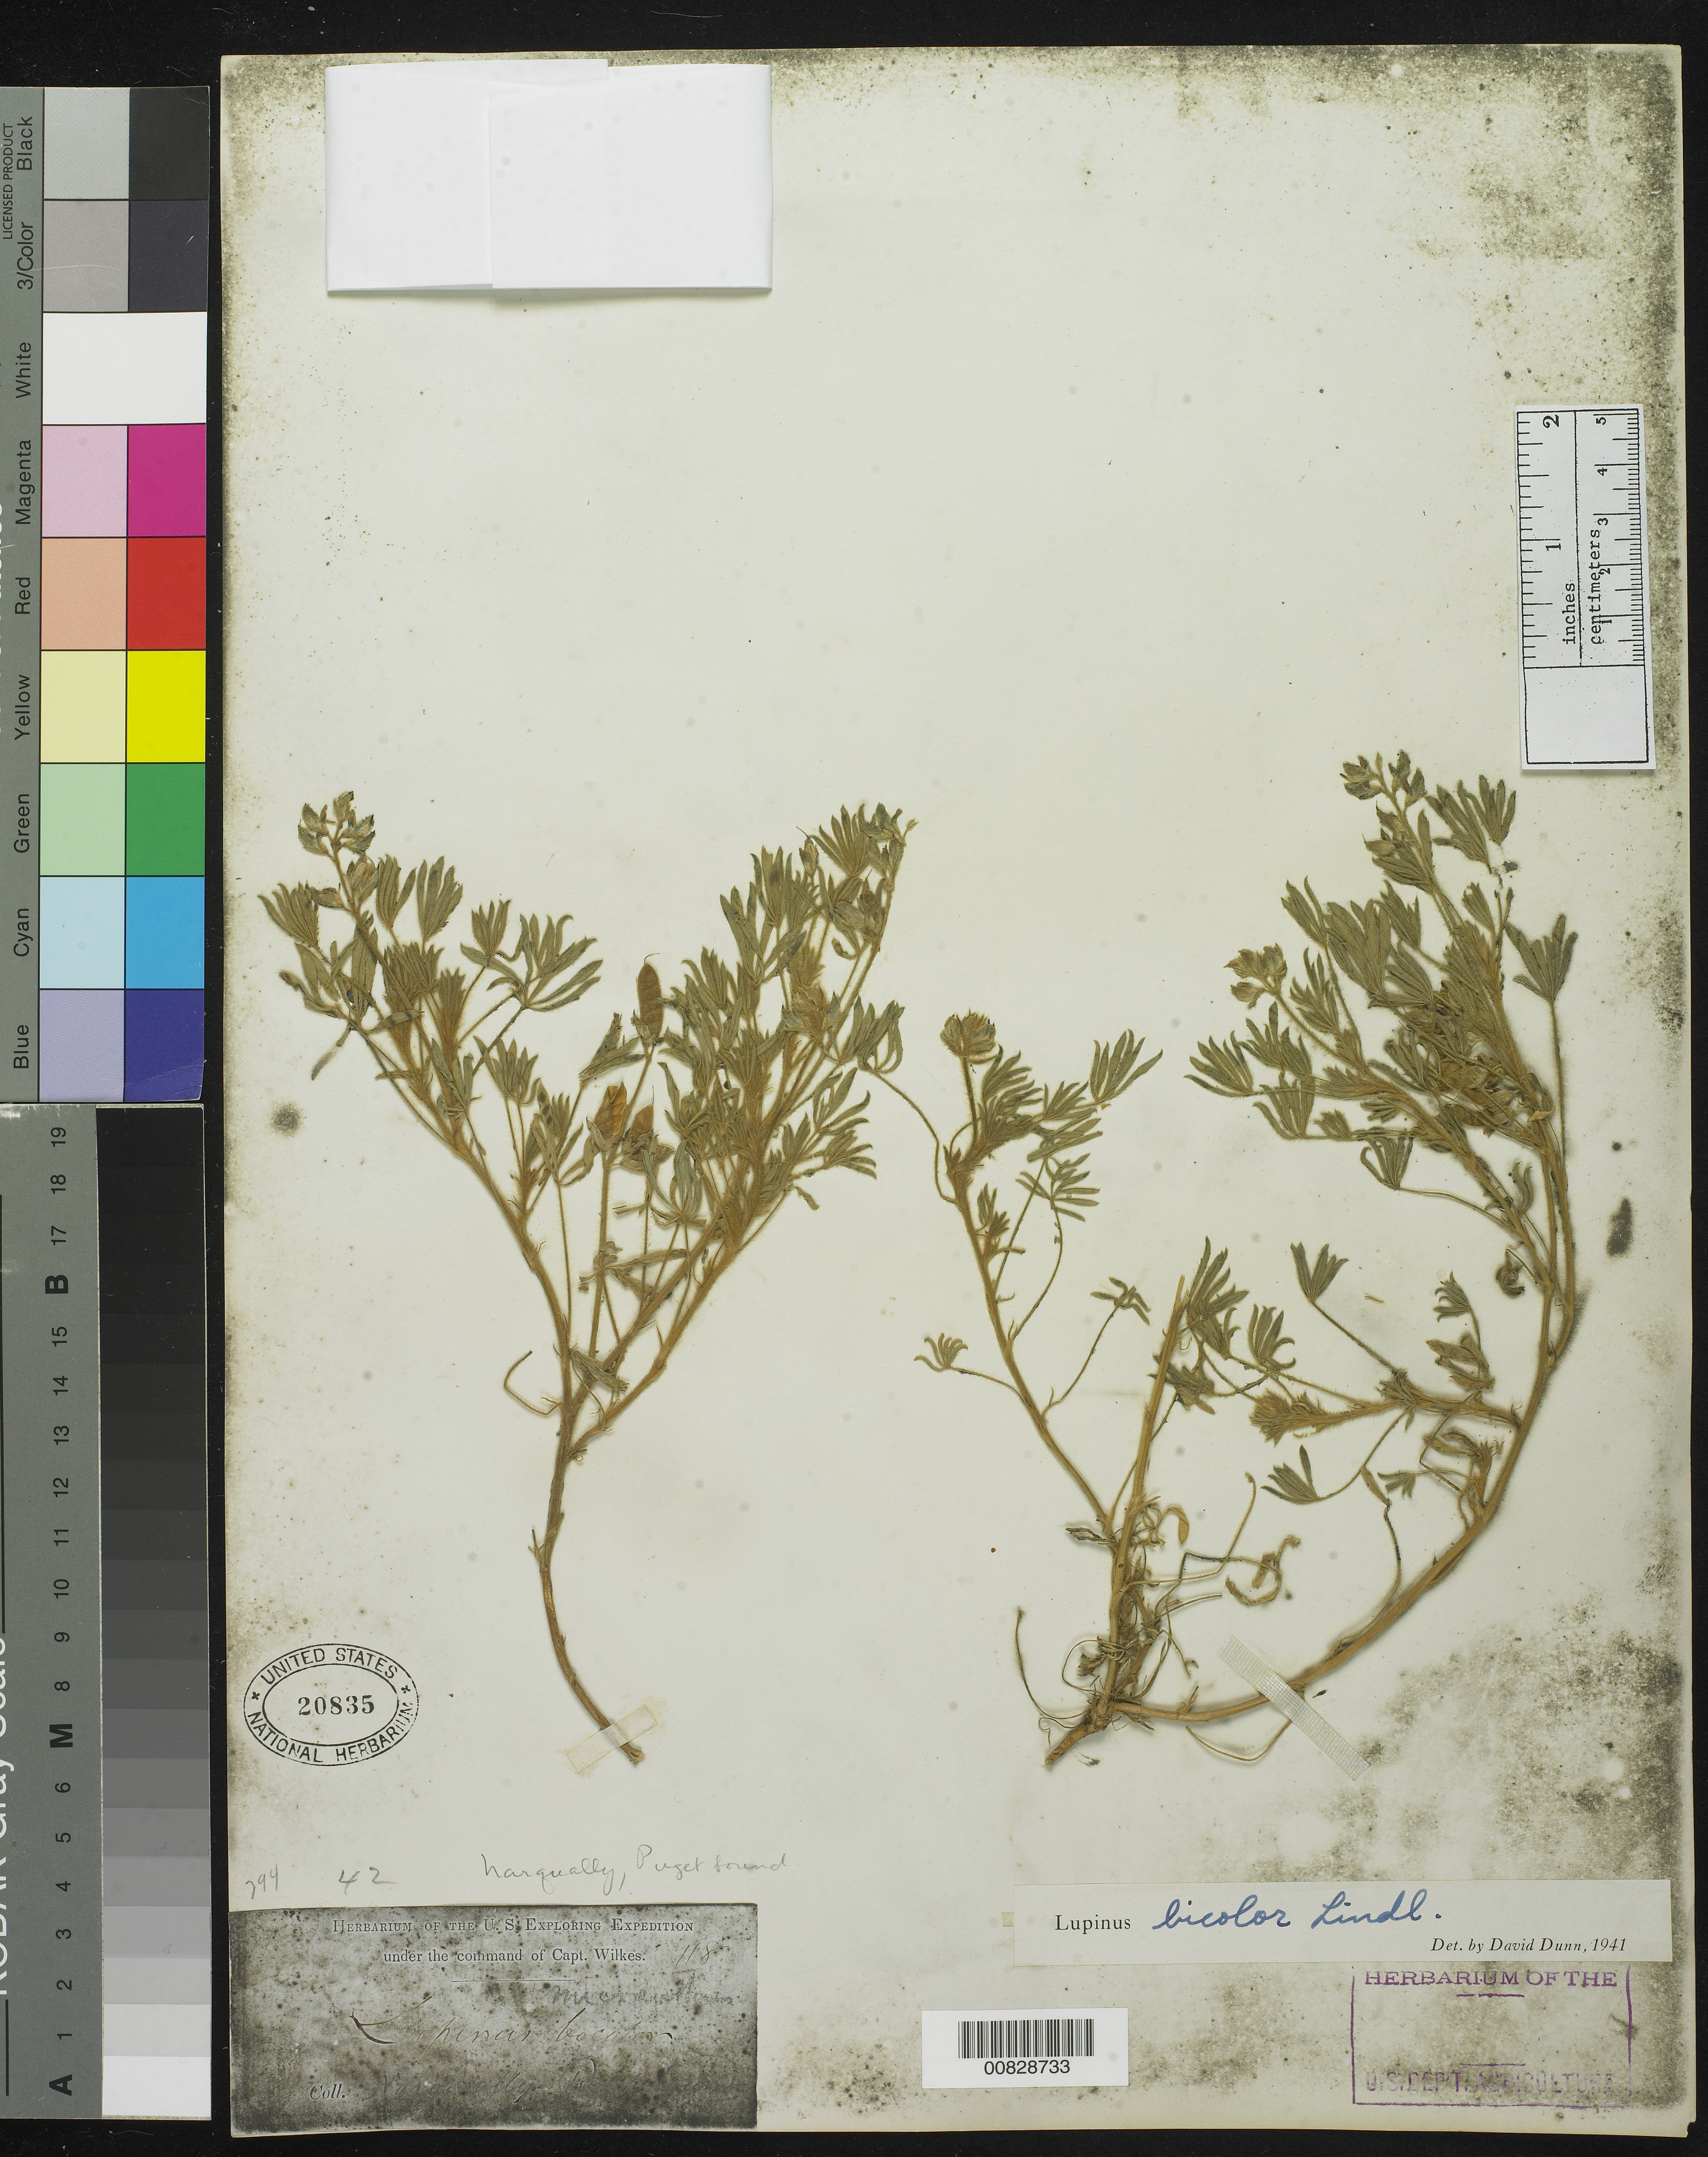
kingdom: Plantae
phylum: Tracheophyta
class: Magnoliopsida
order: Fabales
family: Fabaceae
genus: Lupinus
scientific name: Lupinus bicolor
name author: Lindl.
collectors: Wilkes Explor. Exped.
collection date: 1838/1842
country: United States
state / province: Washington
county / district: King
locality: Nisqually Puget Sound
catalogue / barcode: US 20835